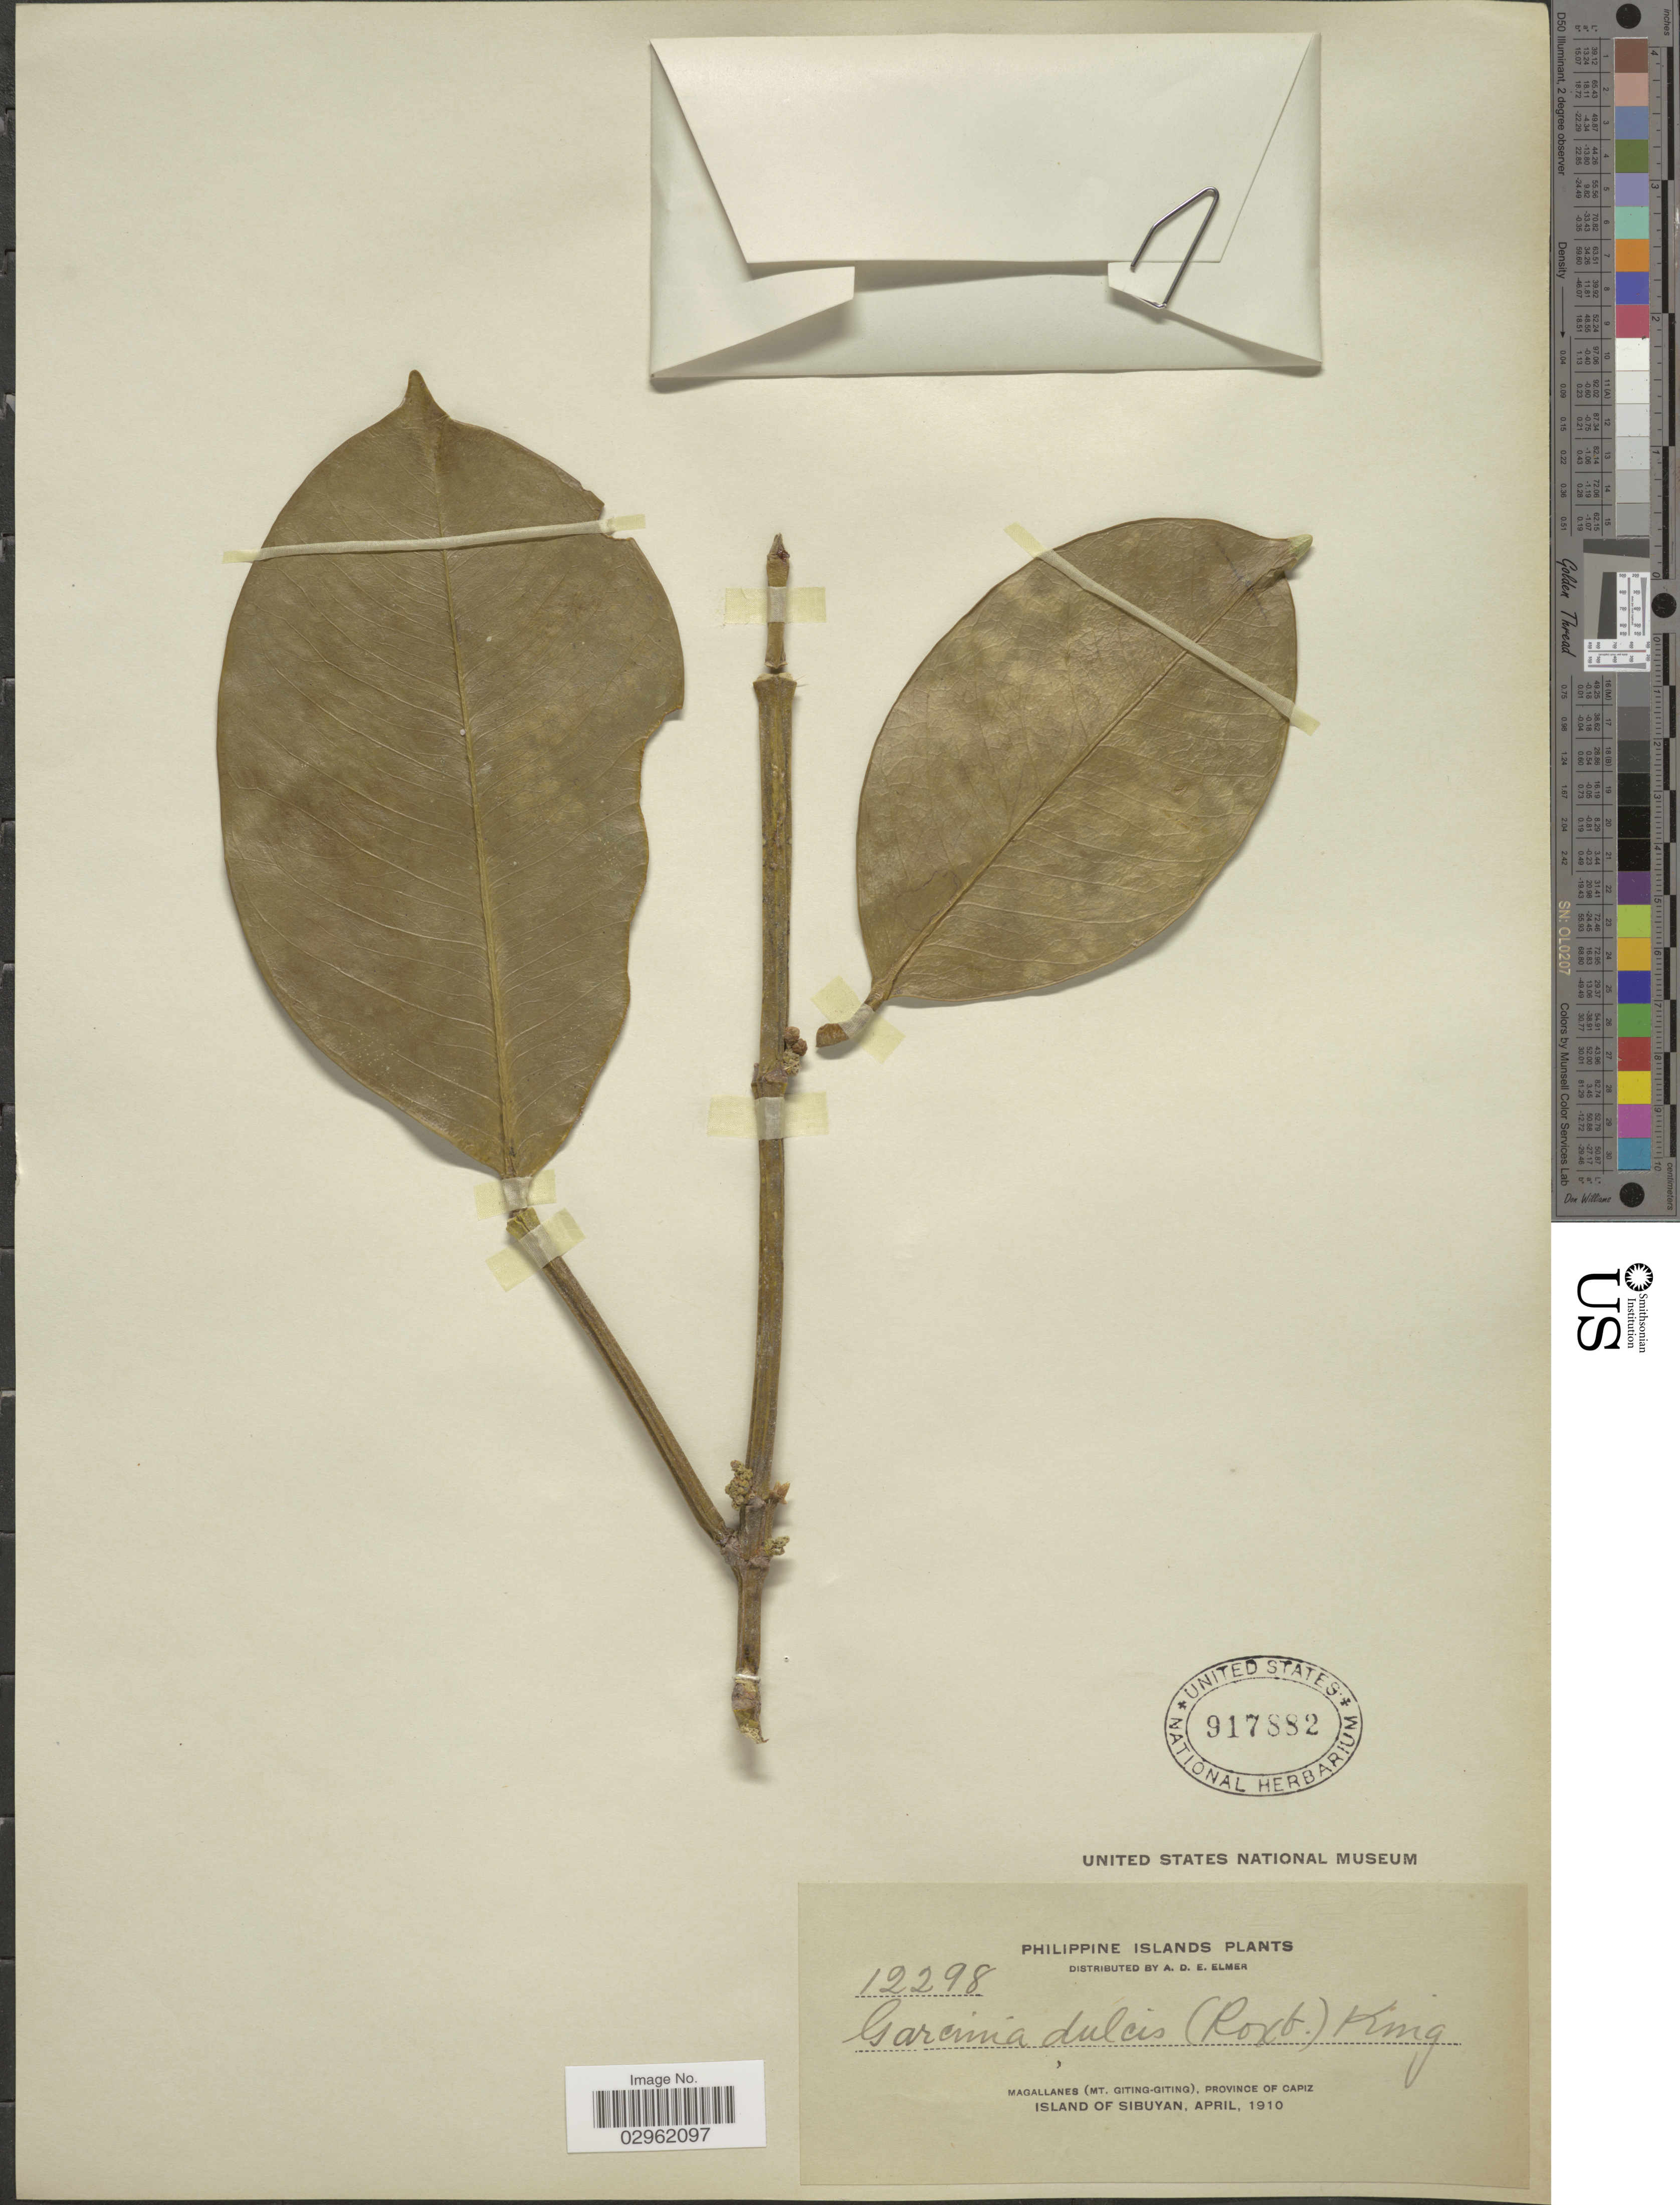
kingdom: Plantae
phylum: Tracheophyta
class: Magnoliopsida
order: Malpighiales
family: Clusiaceae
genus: Garcinia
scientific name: Garcinia dulcis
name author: (Roxb.) Kurz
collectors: A. D. E. Elmer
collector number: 12298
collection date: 1910-04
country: Philippines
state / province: Western Visayas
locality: Philippine Islands. Magallanes (Mt. Giting-Giting), Province of Capiz. Island of Sibuyan.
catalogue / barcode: US 917882